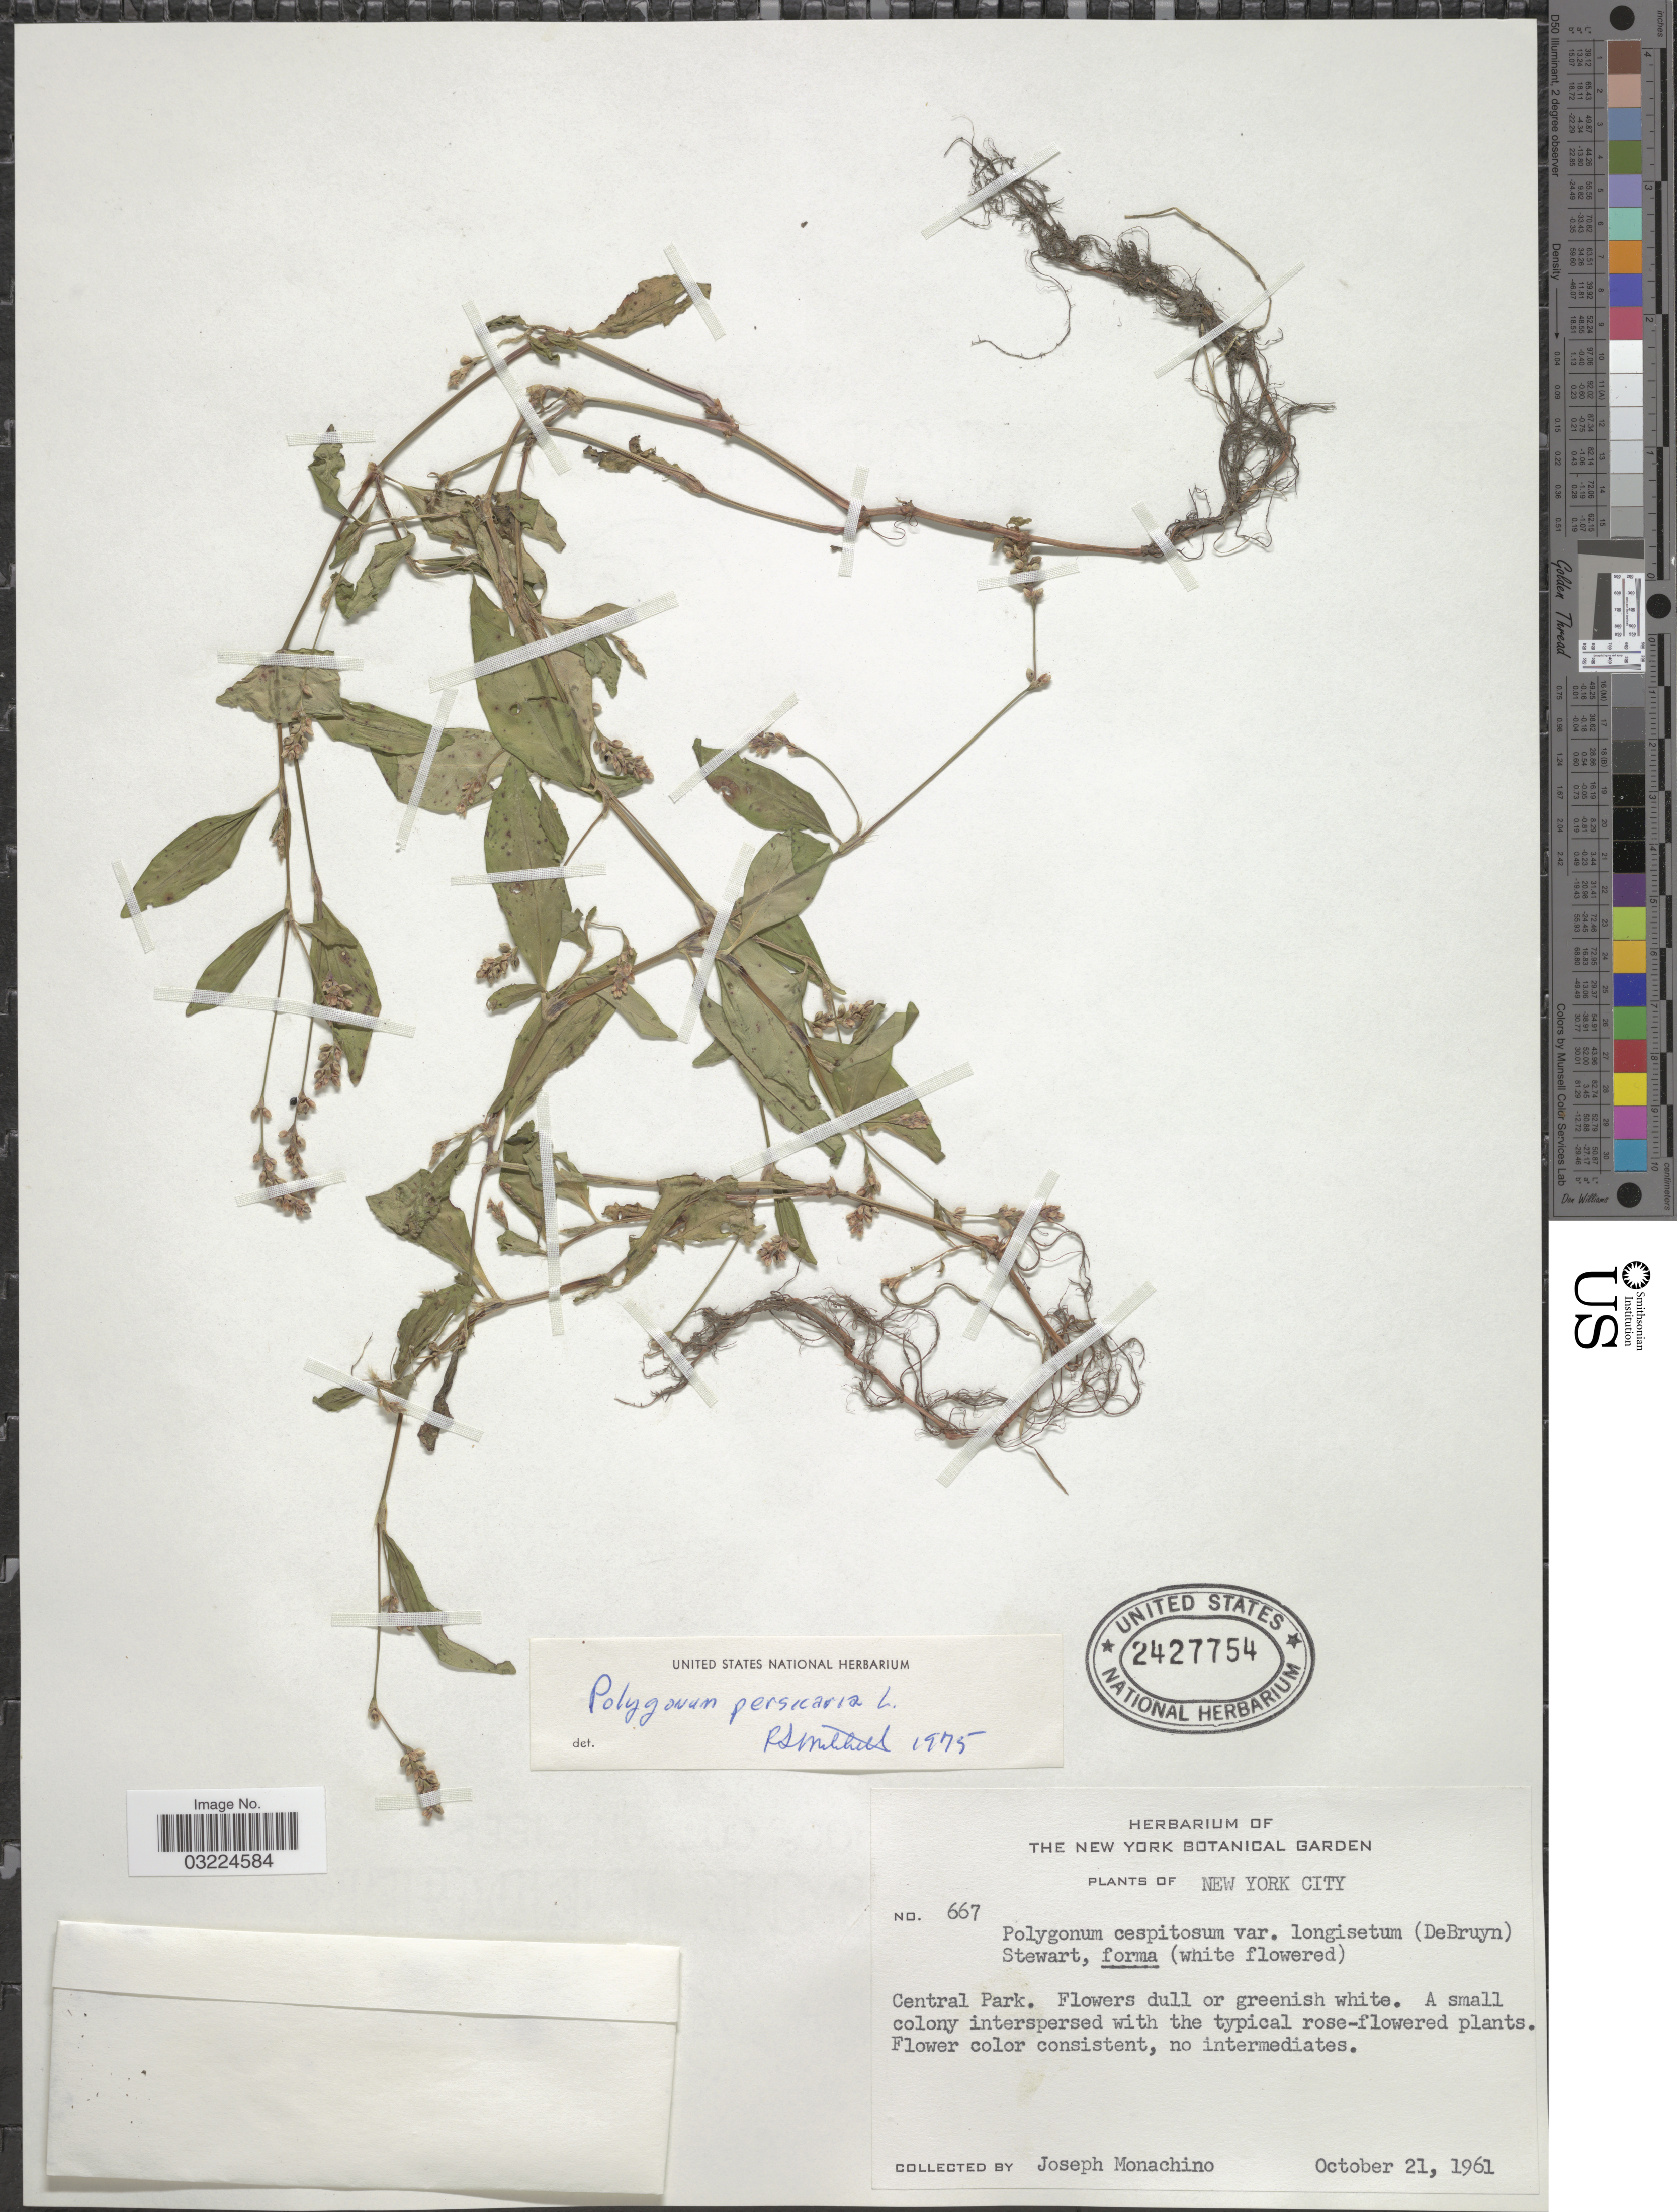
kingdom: Plantae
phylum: Tracheophyta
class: Magnoliopsida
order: Caryophyllales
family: Polygonaceae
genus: Persicaria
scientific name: Persicaria maculosa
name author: S.F. Gray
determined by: Atha, D. E.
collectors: J. V. Monachino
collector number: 667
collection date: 1961-10-21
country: United States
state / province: New York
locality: New York City. Central Park.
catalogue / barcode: US 2427754